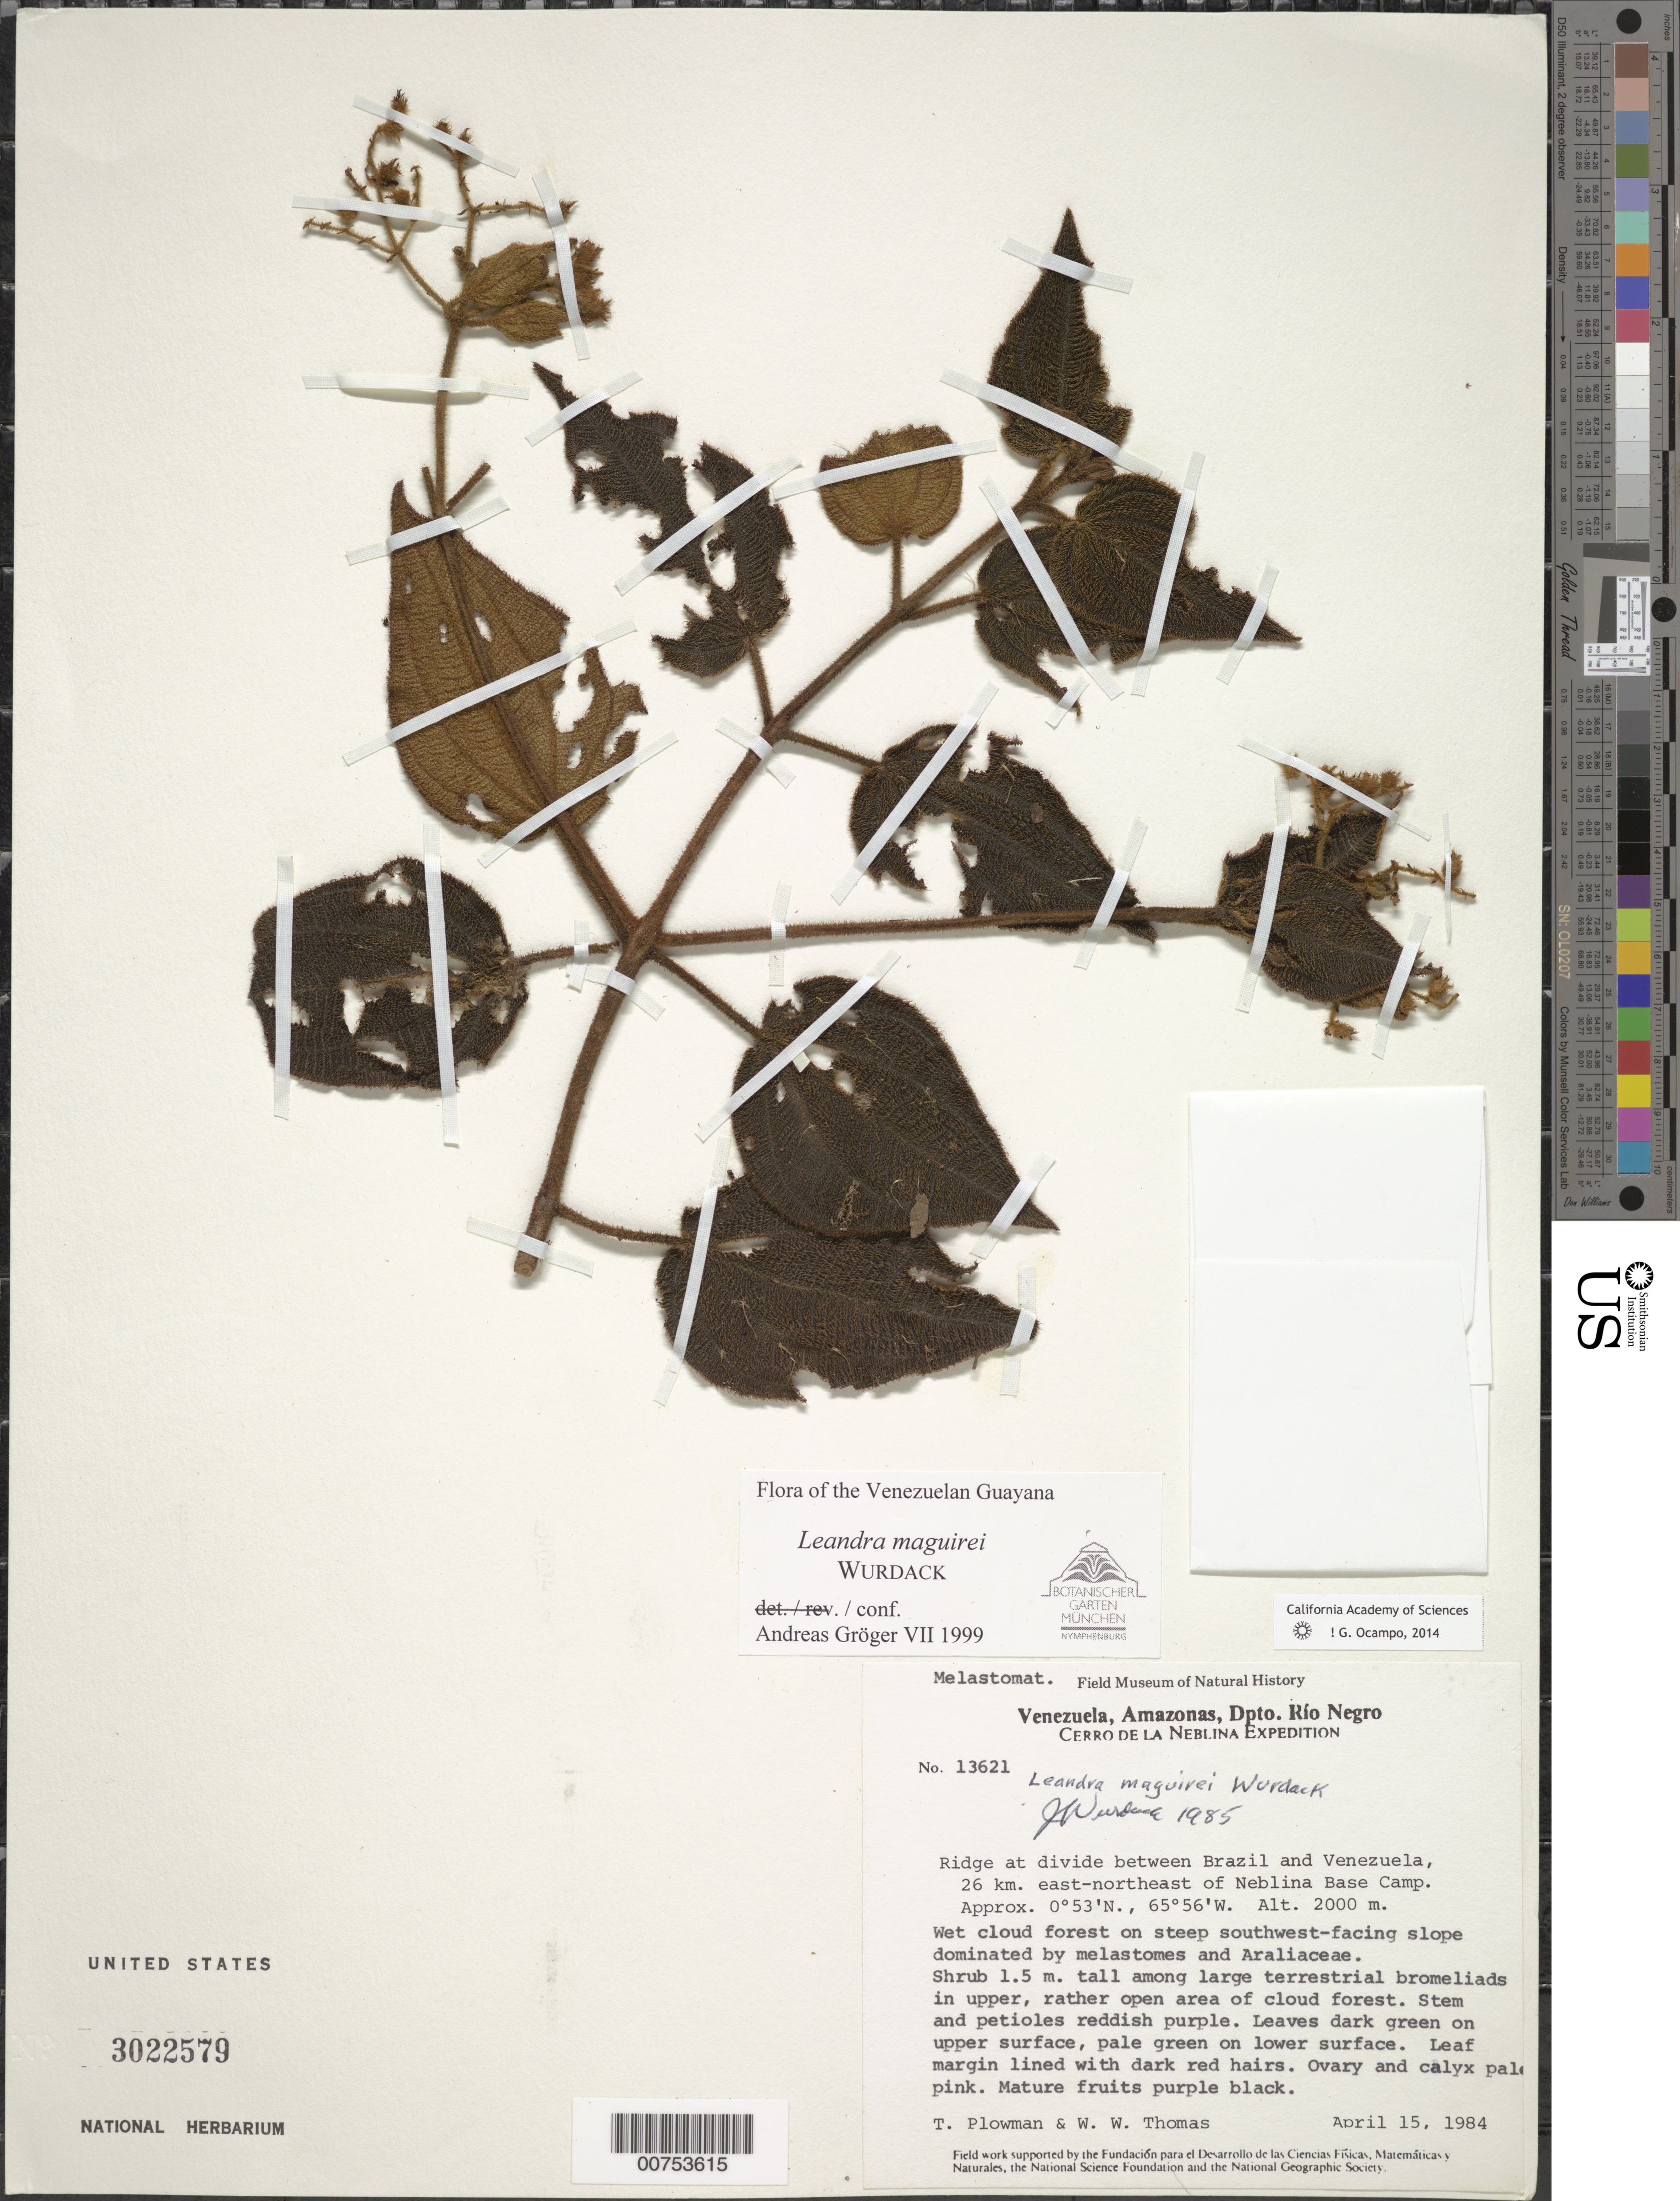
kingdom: Plantae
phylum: Tracheophyta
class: Magnoliopsida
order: Myrtales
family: Melastomataceae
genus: Leandra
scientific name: Leandra maguirei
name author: Wurdack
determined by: Gröger, A.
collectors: T. Plowman & W. W. Thomas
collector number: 13621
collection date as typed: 15-Apr-84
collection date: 1984-04-15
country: Venezuela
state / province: Amazonas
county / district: Río Negro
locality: Cerro de La Neblina, ridge at divide between Brazil & Venezuela, 26 km ENE of Neblina base camp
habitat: Wet cloud forest on steep SW-facing slope dominated by melastomes and Araliaceae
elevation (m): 2000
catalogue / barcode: US 3022579